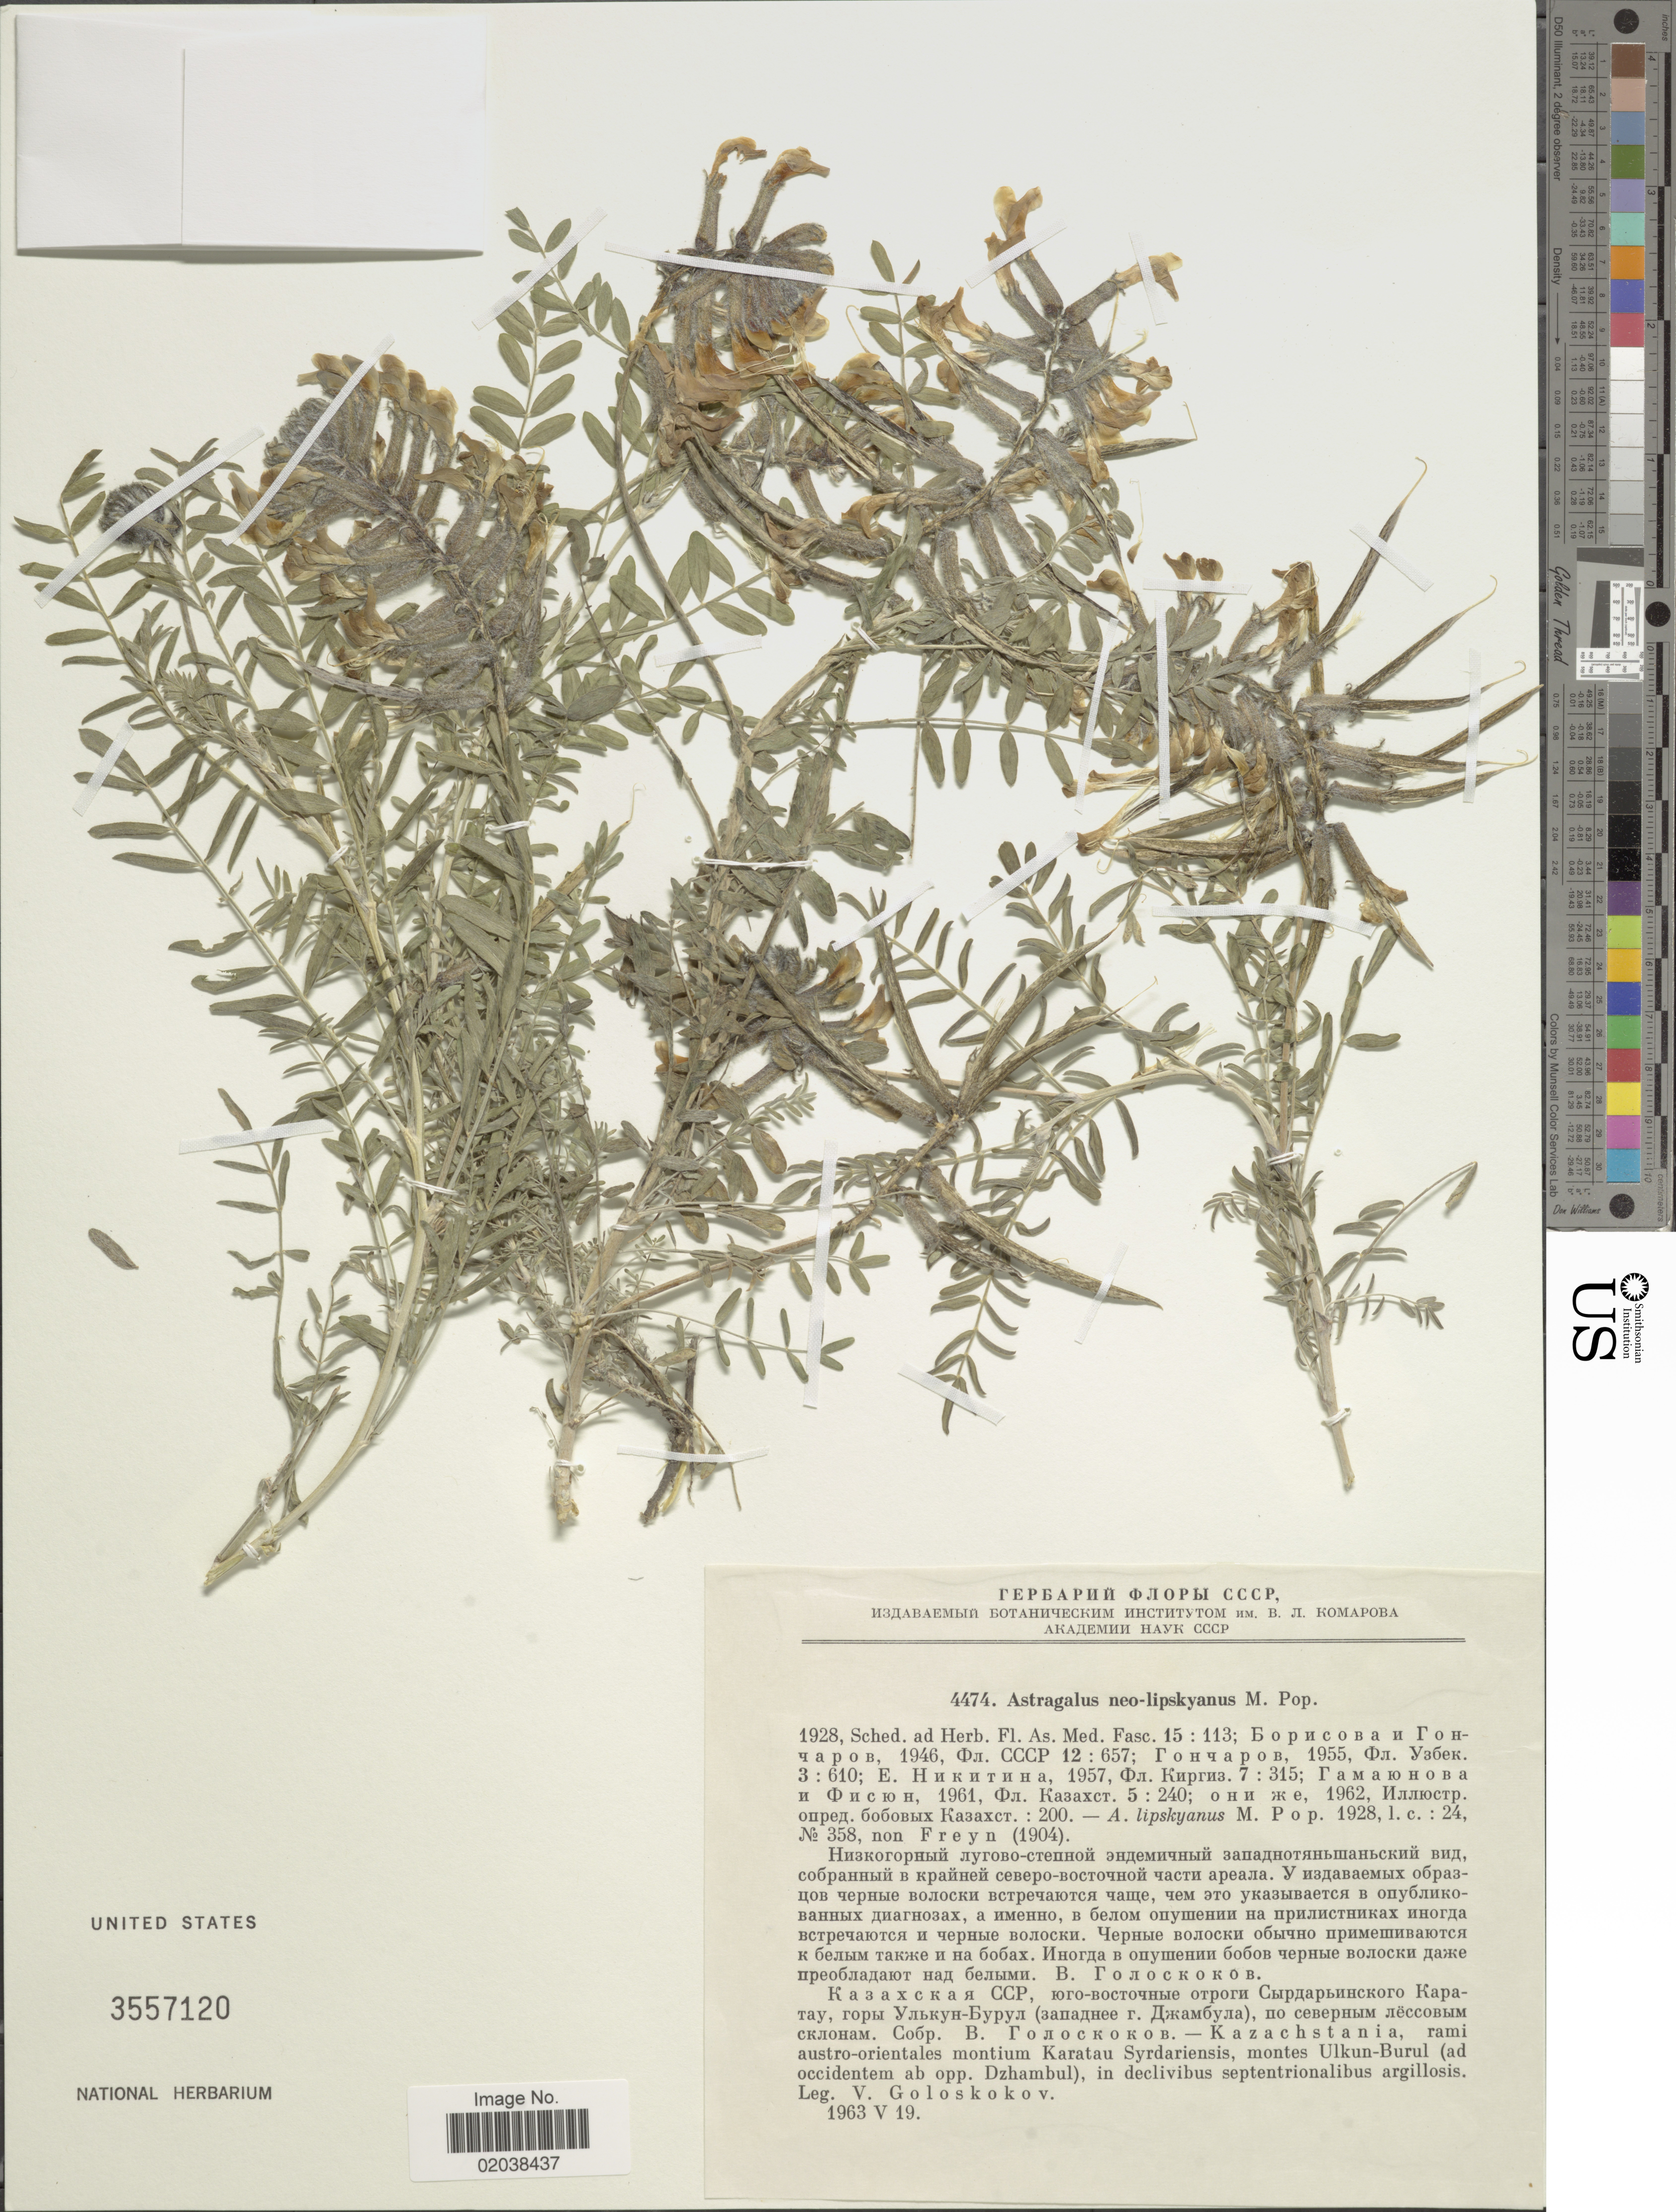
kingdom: Plantae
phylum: Tracheophyta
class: Magnoliopsida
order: Fabales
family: Fabaceae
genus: Astragalus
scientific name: Astragalus neolipskyanus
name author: Popov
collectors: V. P. Goloskokov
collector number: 4474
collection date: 1963-05-19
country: Kazakhstan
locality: Kazachstania, rami austro-orientales montium Karatau Syrdariensis, montes Ulkun-Buru; (ad occidentem ab opp. Dzhambul), in declivibus septentrionalibus argillosis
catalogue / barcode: US 3557120